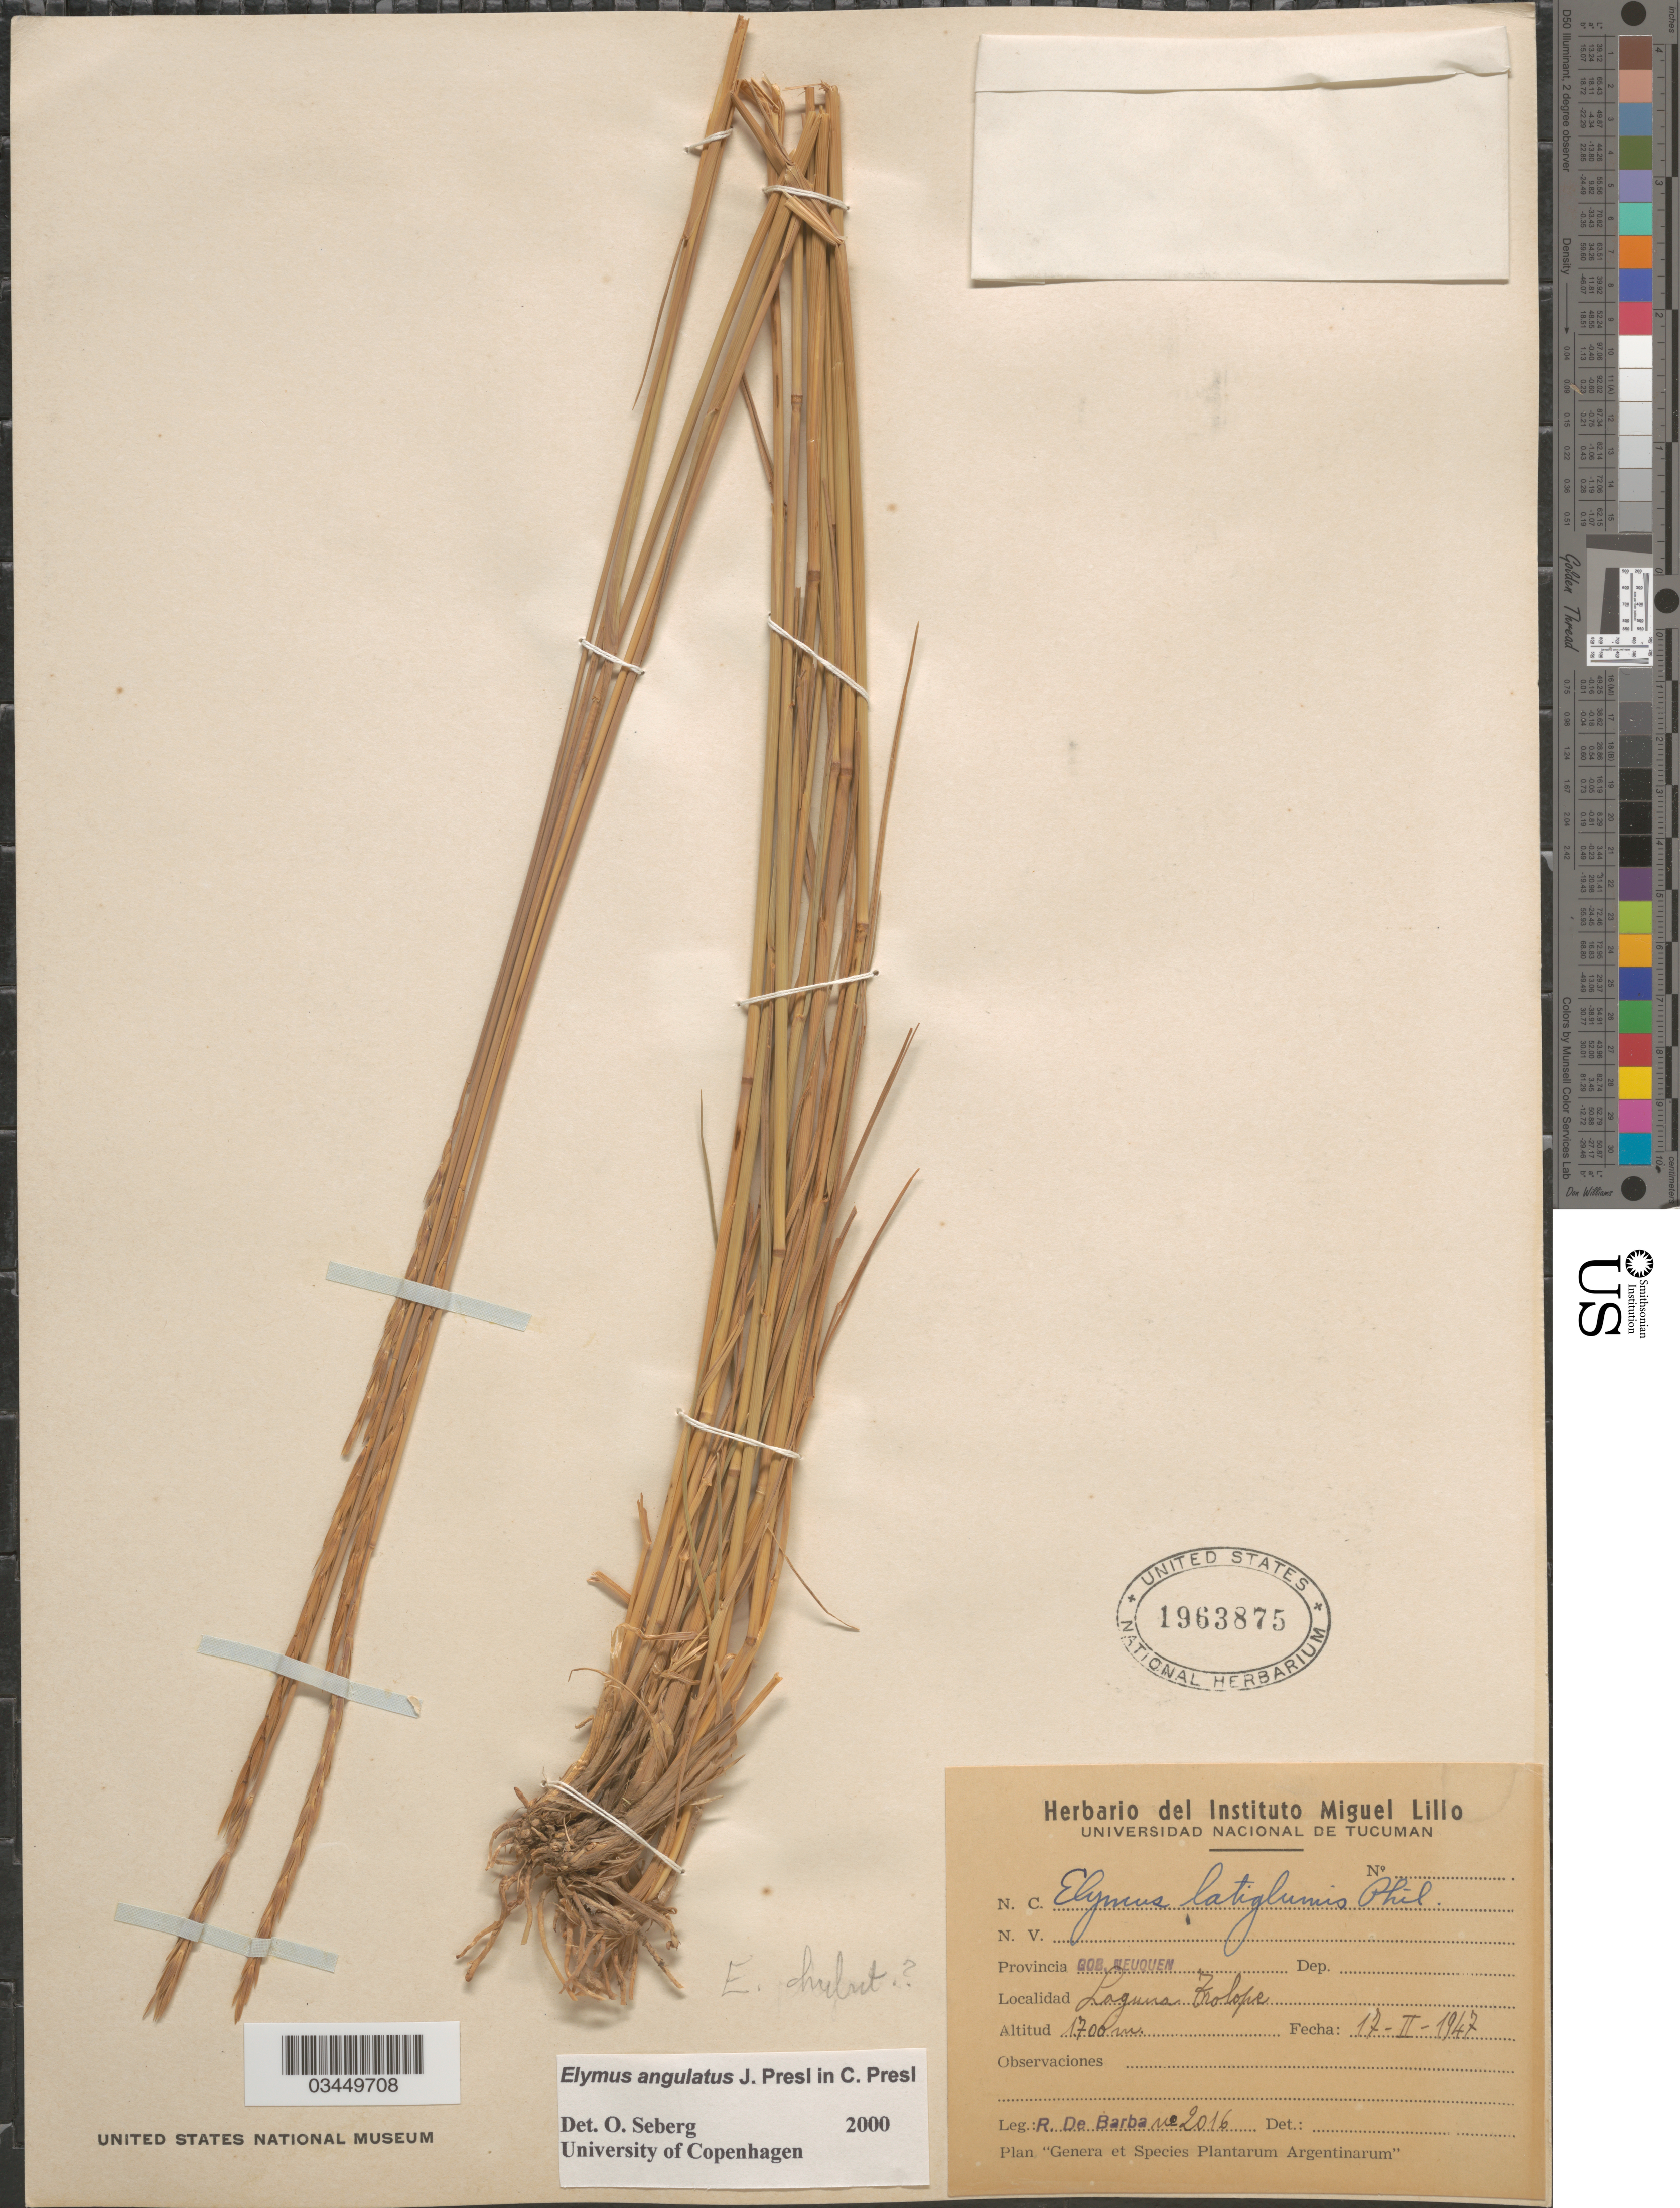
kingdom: Plantae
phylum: Tracheophyta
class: Liliopsida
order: Poales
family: Poaceae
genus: Elymus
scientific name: Elymus angulatus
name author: J. Presl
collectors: R. De Barba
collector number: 2016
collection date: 1947-02-17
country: Argentina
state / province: Neuquen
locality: Gob. Neuquen. Laguna Trolope.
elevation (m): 1700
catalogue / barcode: US 1963875